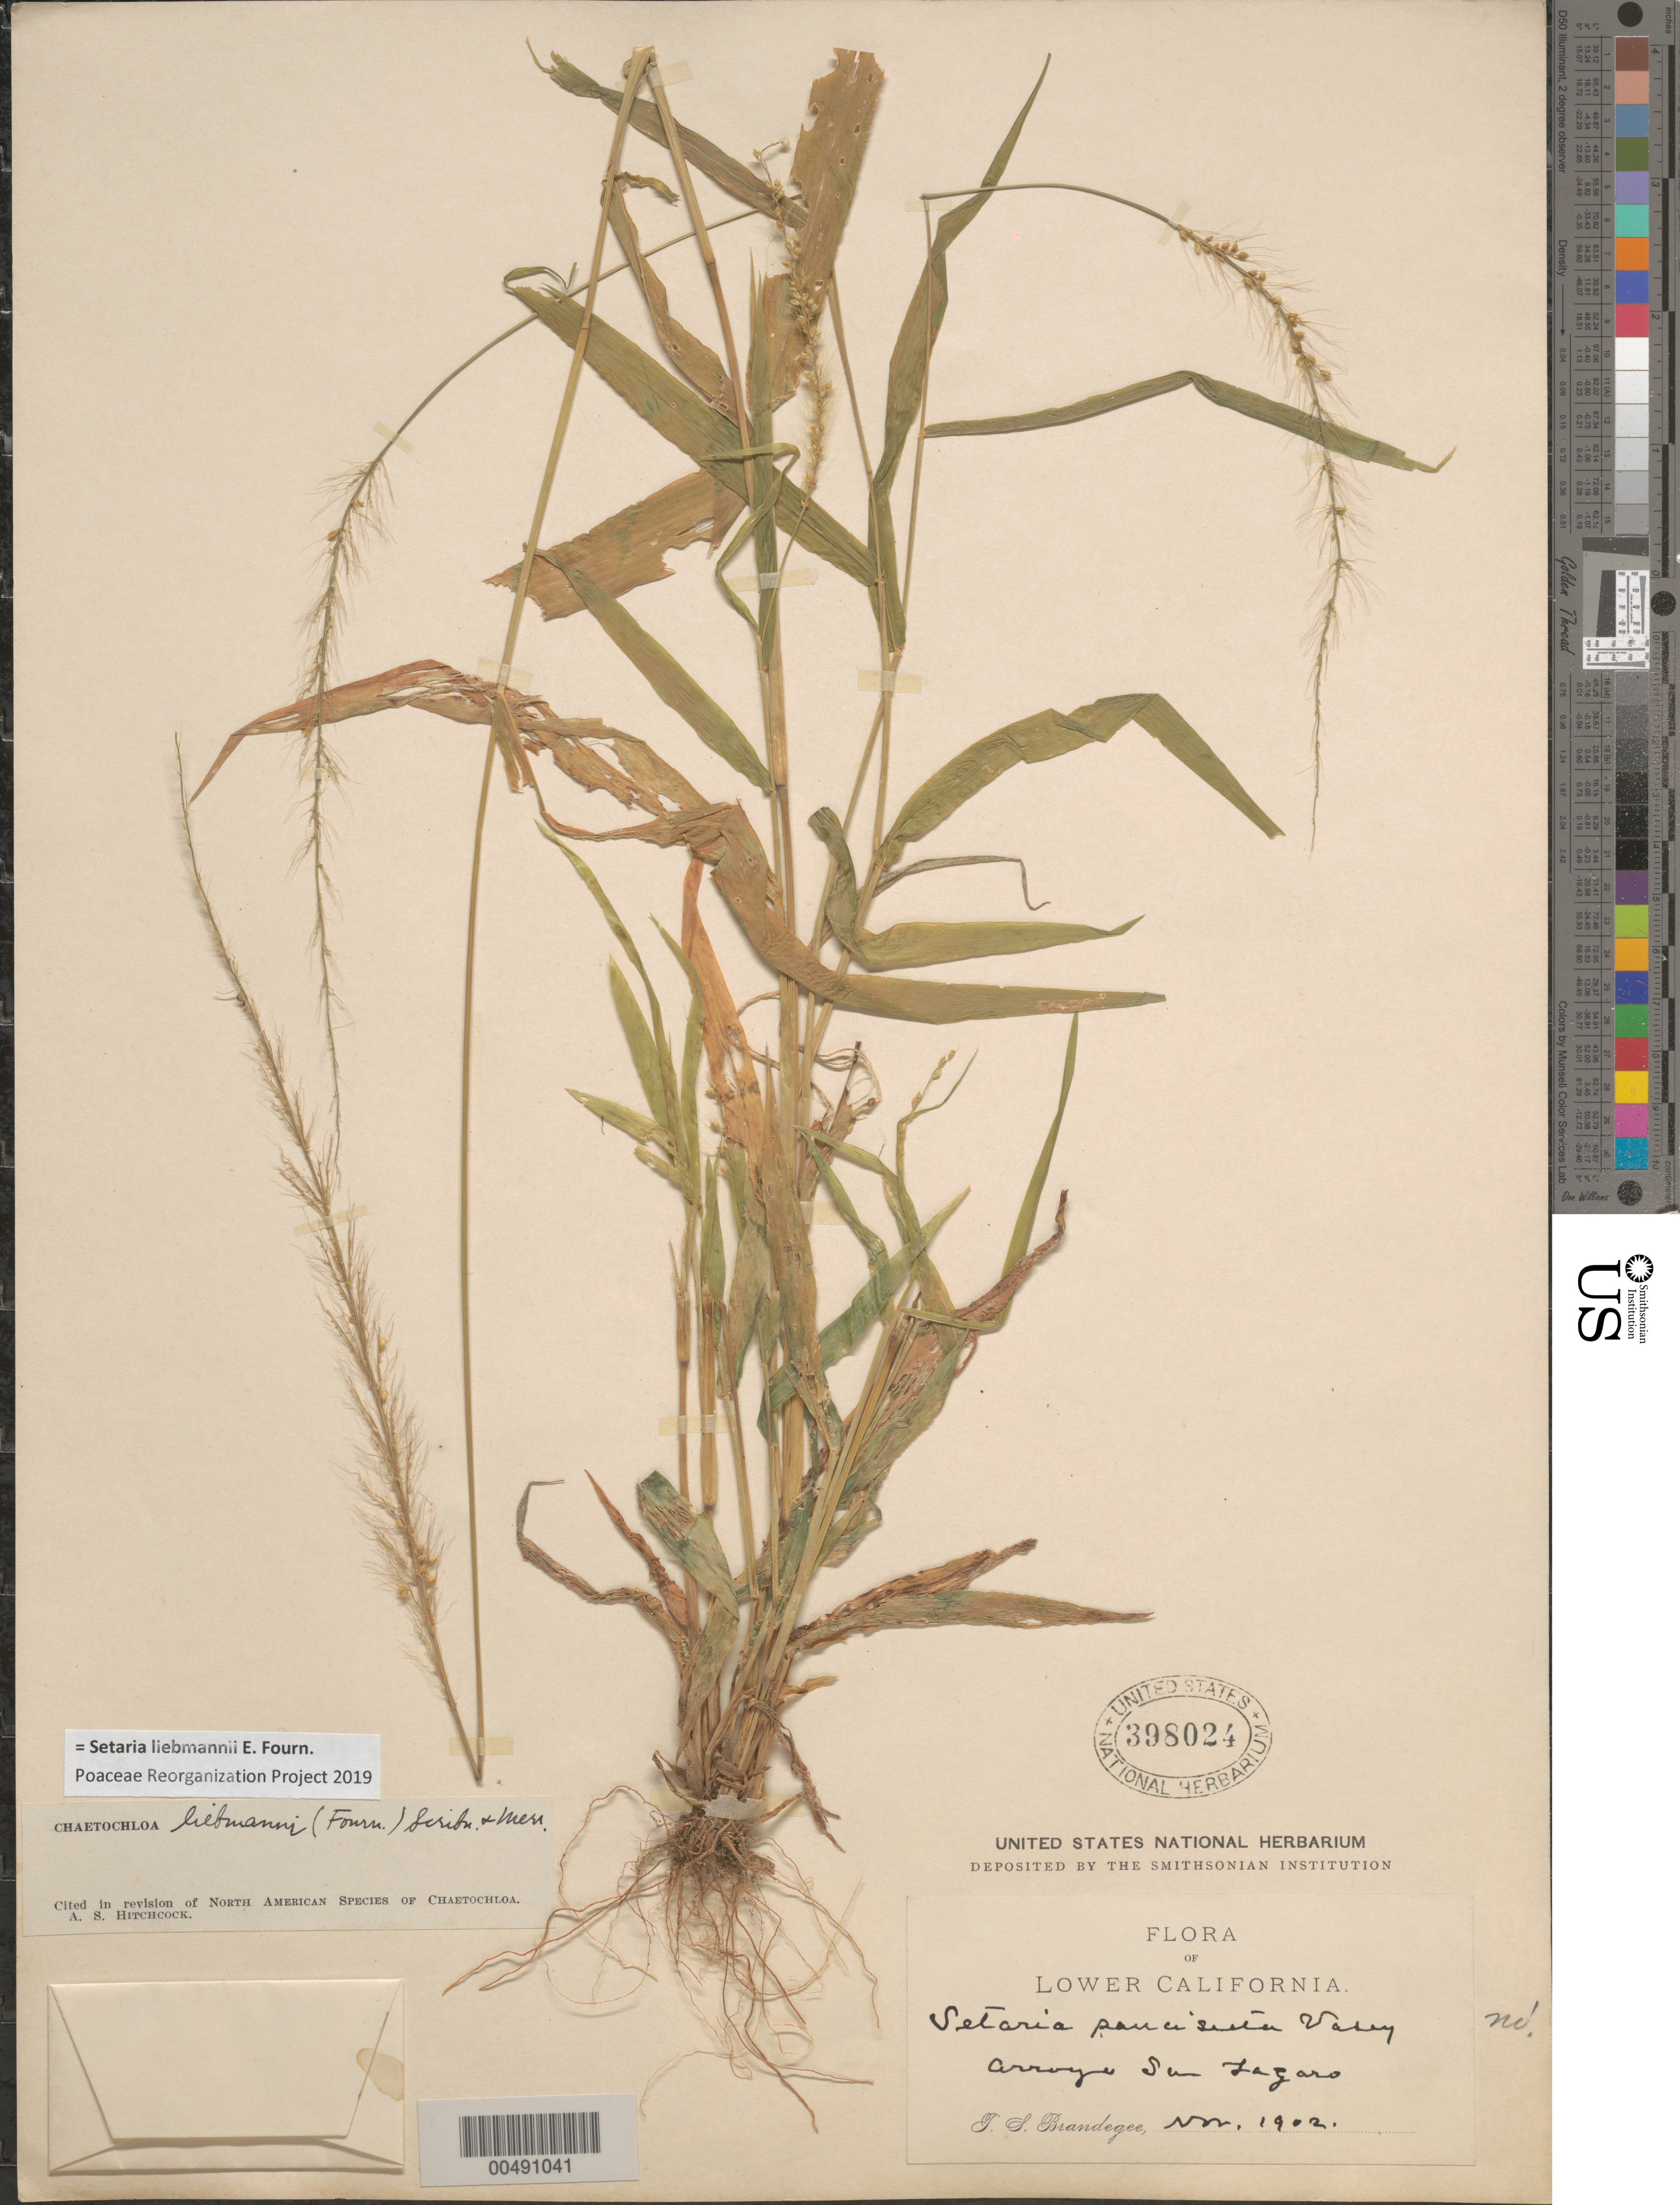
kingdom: Plantae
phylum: Tracheophyta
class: Liliopsida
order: Poales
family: Poaceae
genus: Setaria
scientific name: Setaria liebmannii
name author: E. Fourn.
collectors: T. S. Brandegee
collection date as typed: Nov 1902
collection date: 1902-11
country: Mexico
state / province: Baja California Norte / Baja California Sur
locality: Arroyo San Lagaro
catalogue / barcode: US 398024